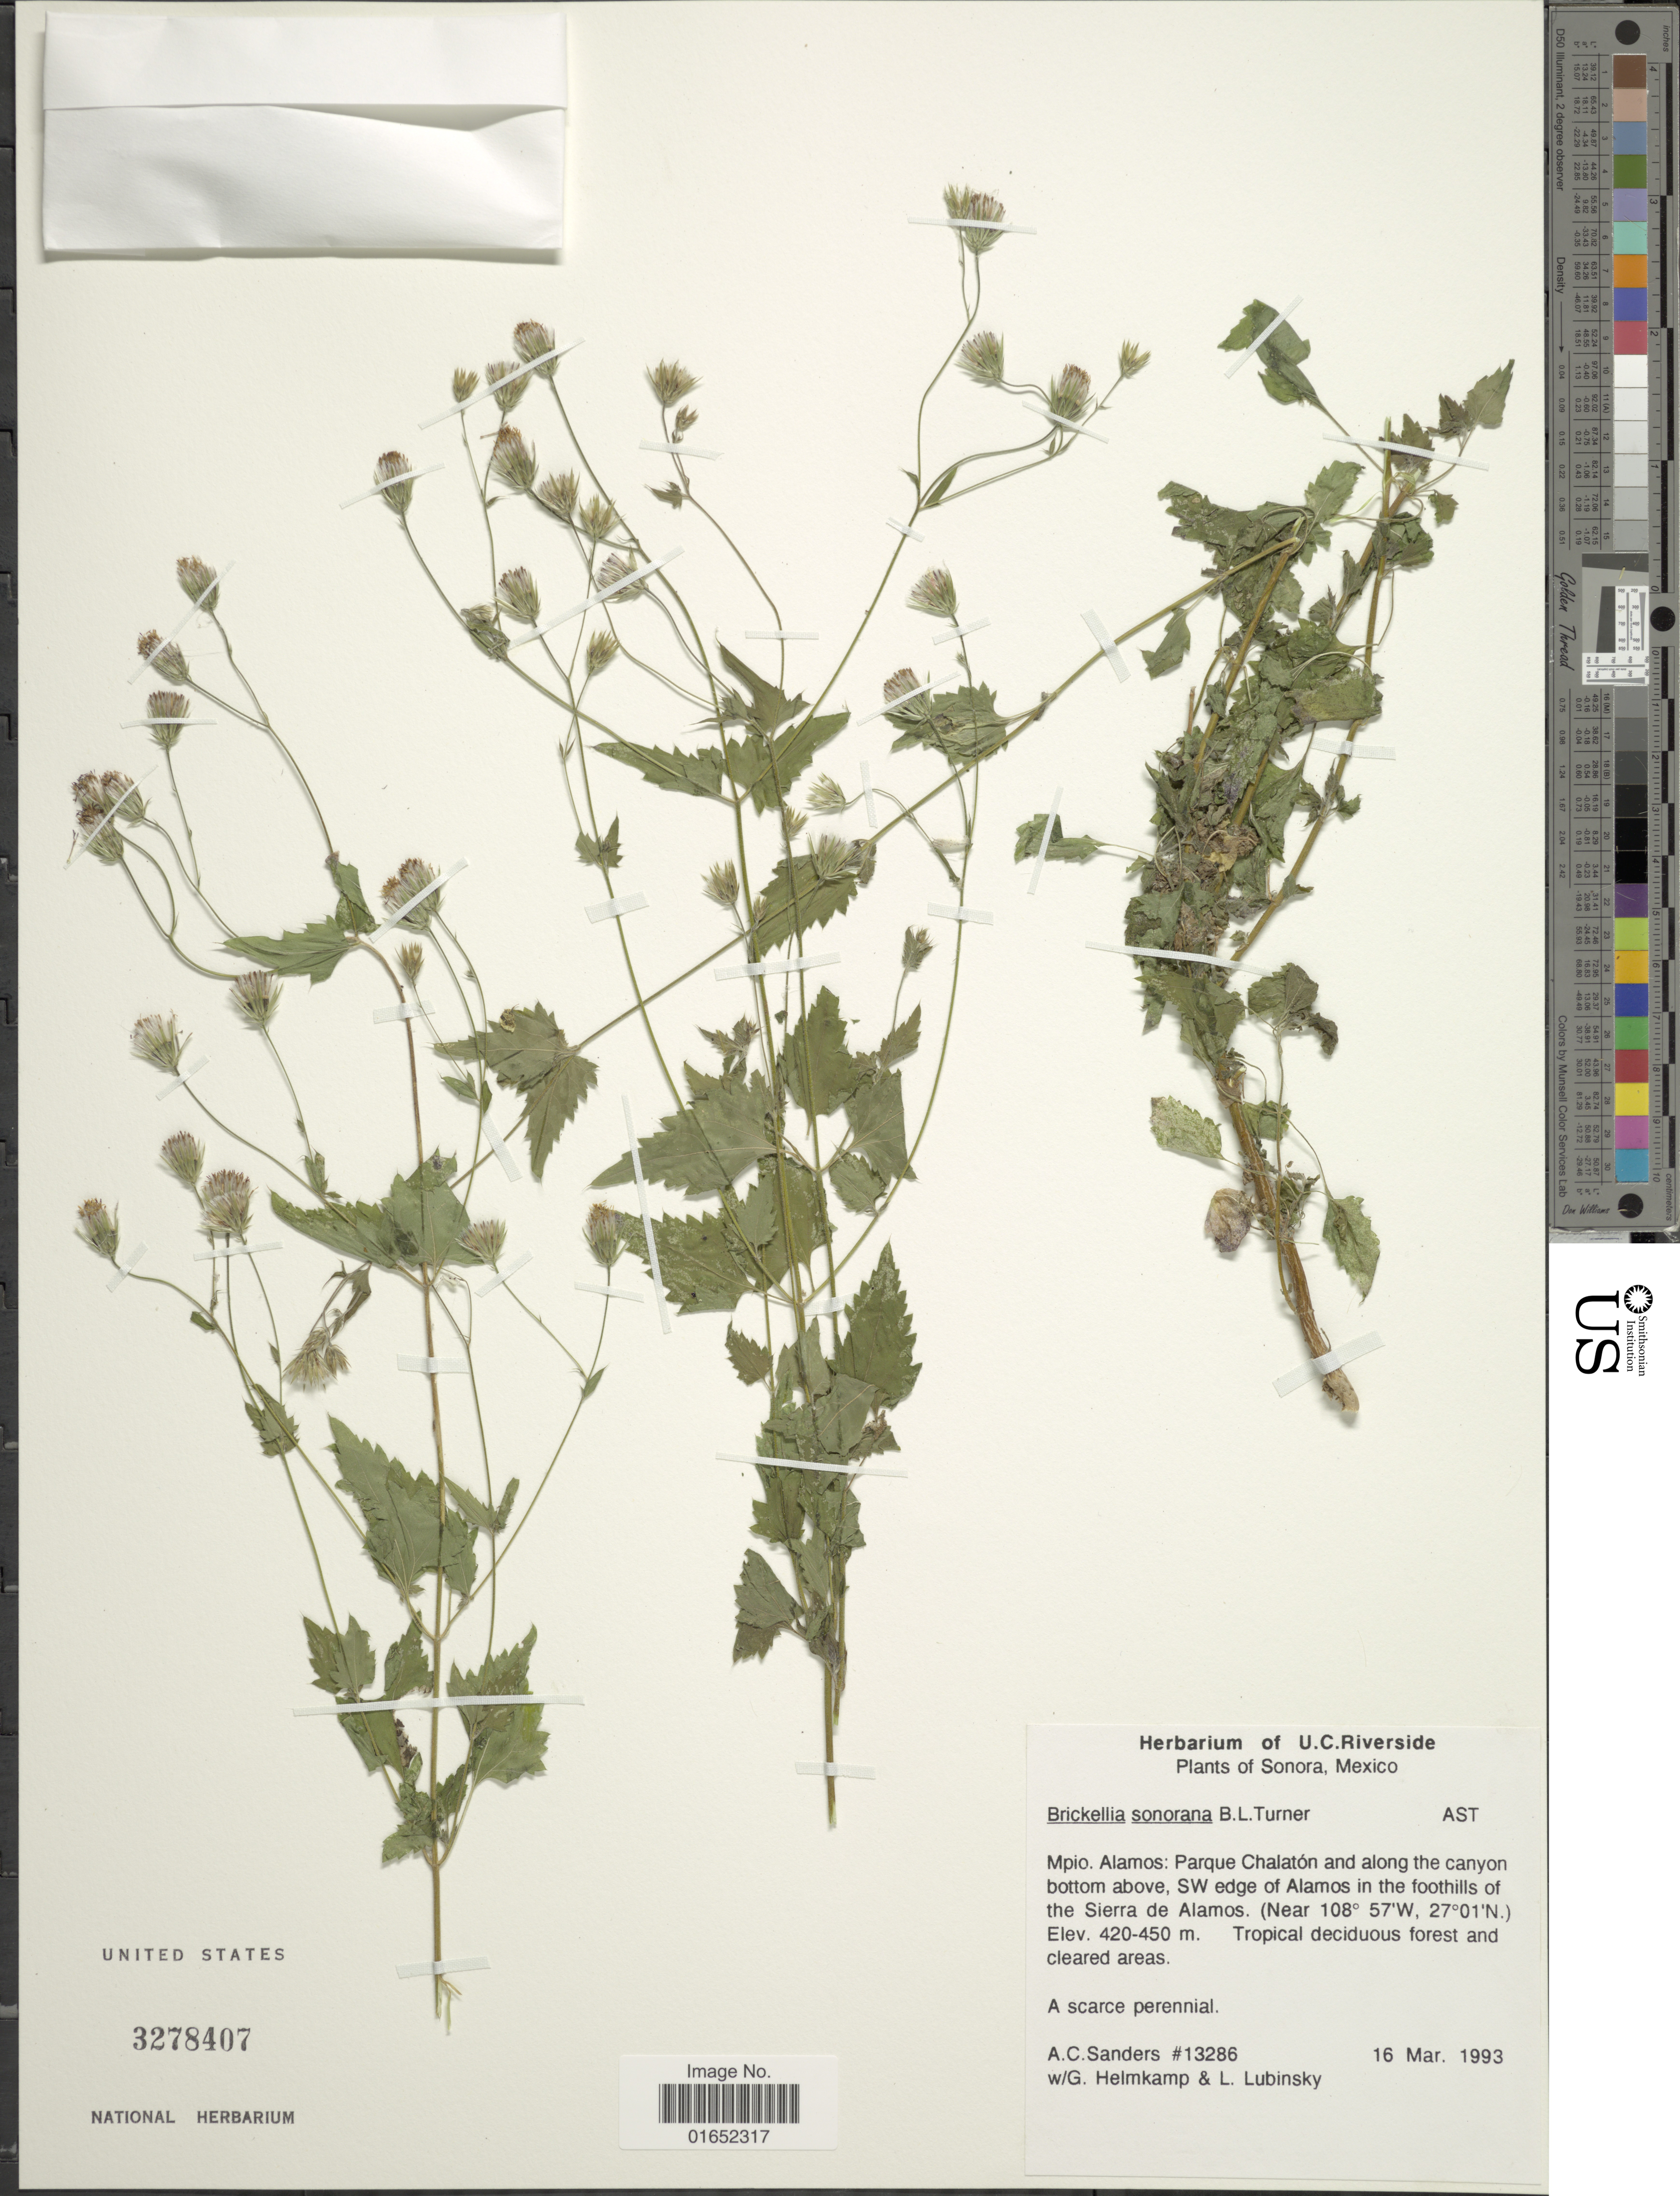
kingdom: Plantae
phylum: Tracheophyta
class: Magnoliopsida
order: Asterales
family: Asteraceae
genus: Brickellia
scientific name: Brickellia sonorana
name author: B.L. Turner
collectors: A. Sanders, G. Helmkamp & L. Lubinsky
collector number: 13286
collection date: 1993-03-16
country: Mexico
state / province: Sonora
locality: Mpio. Alamos: Parque Chalatón and along the canyon bottom above, SW edge of Alamos in the foothills of the Sierrra de Alamos. Tropical deciduous forest and cleared areas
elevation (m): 420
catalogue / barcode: US 3278407